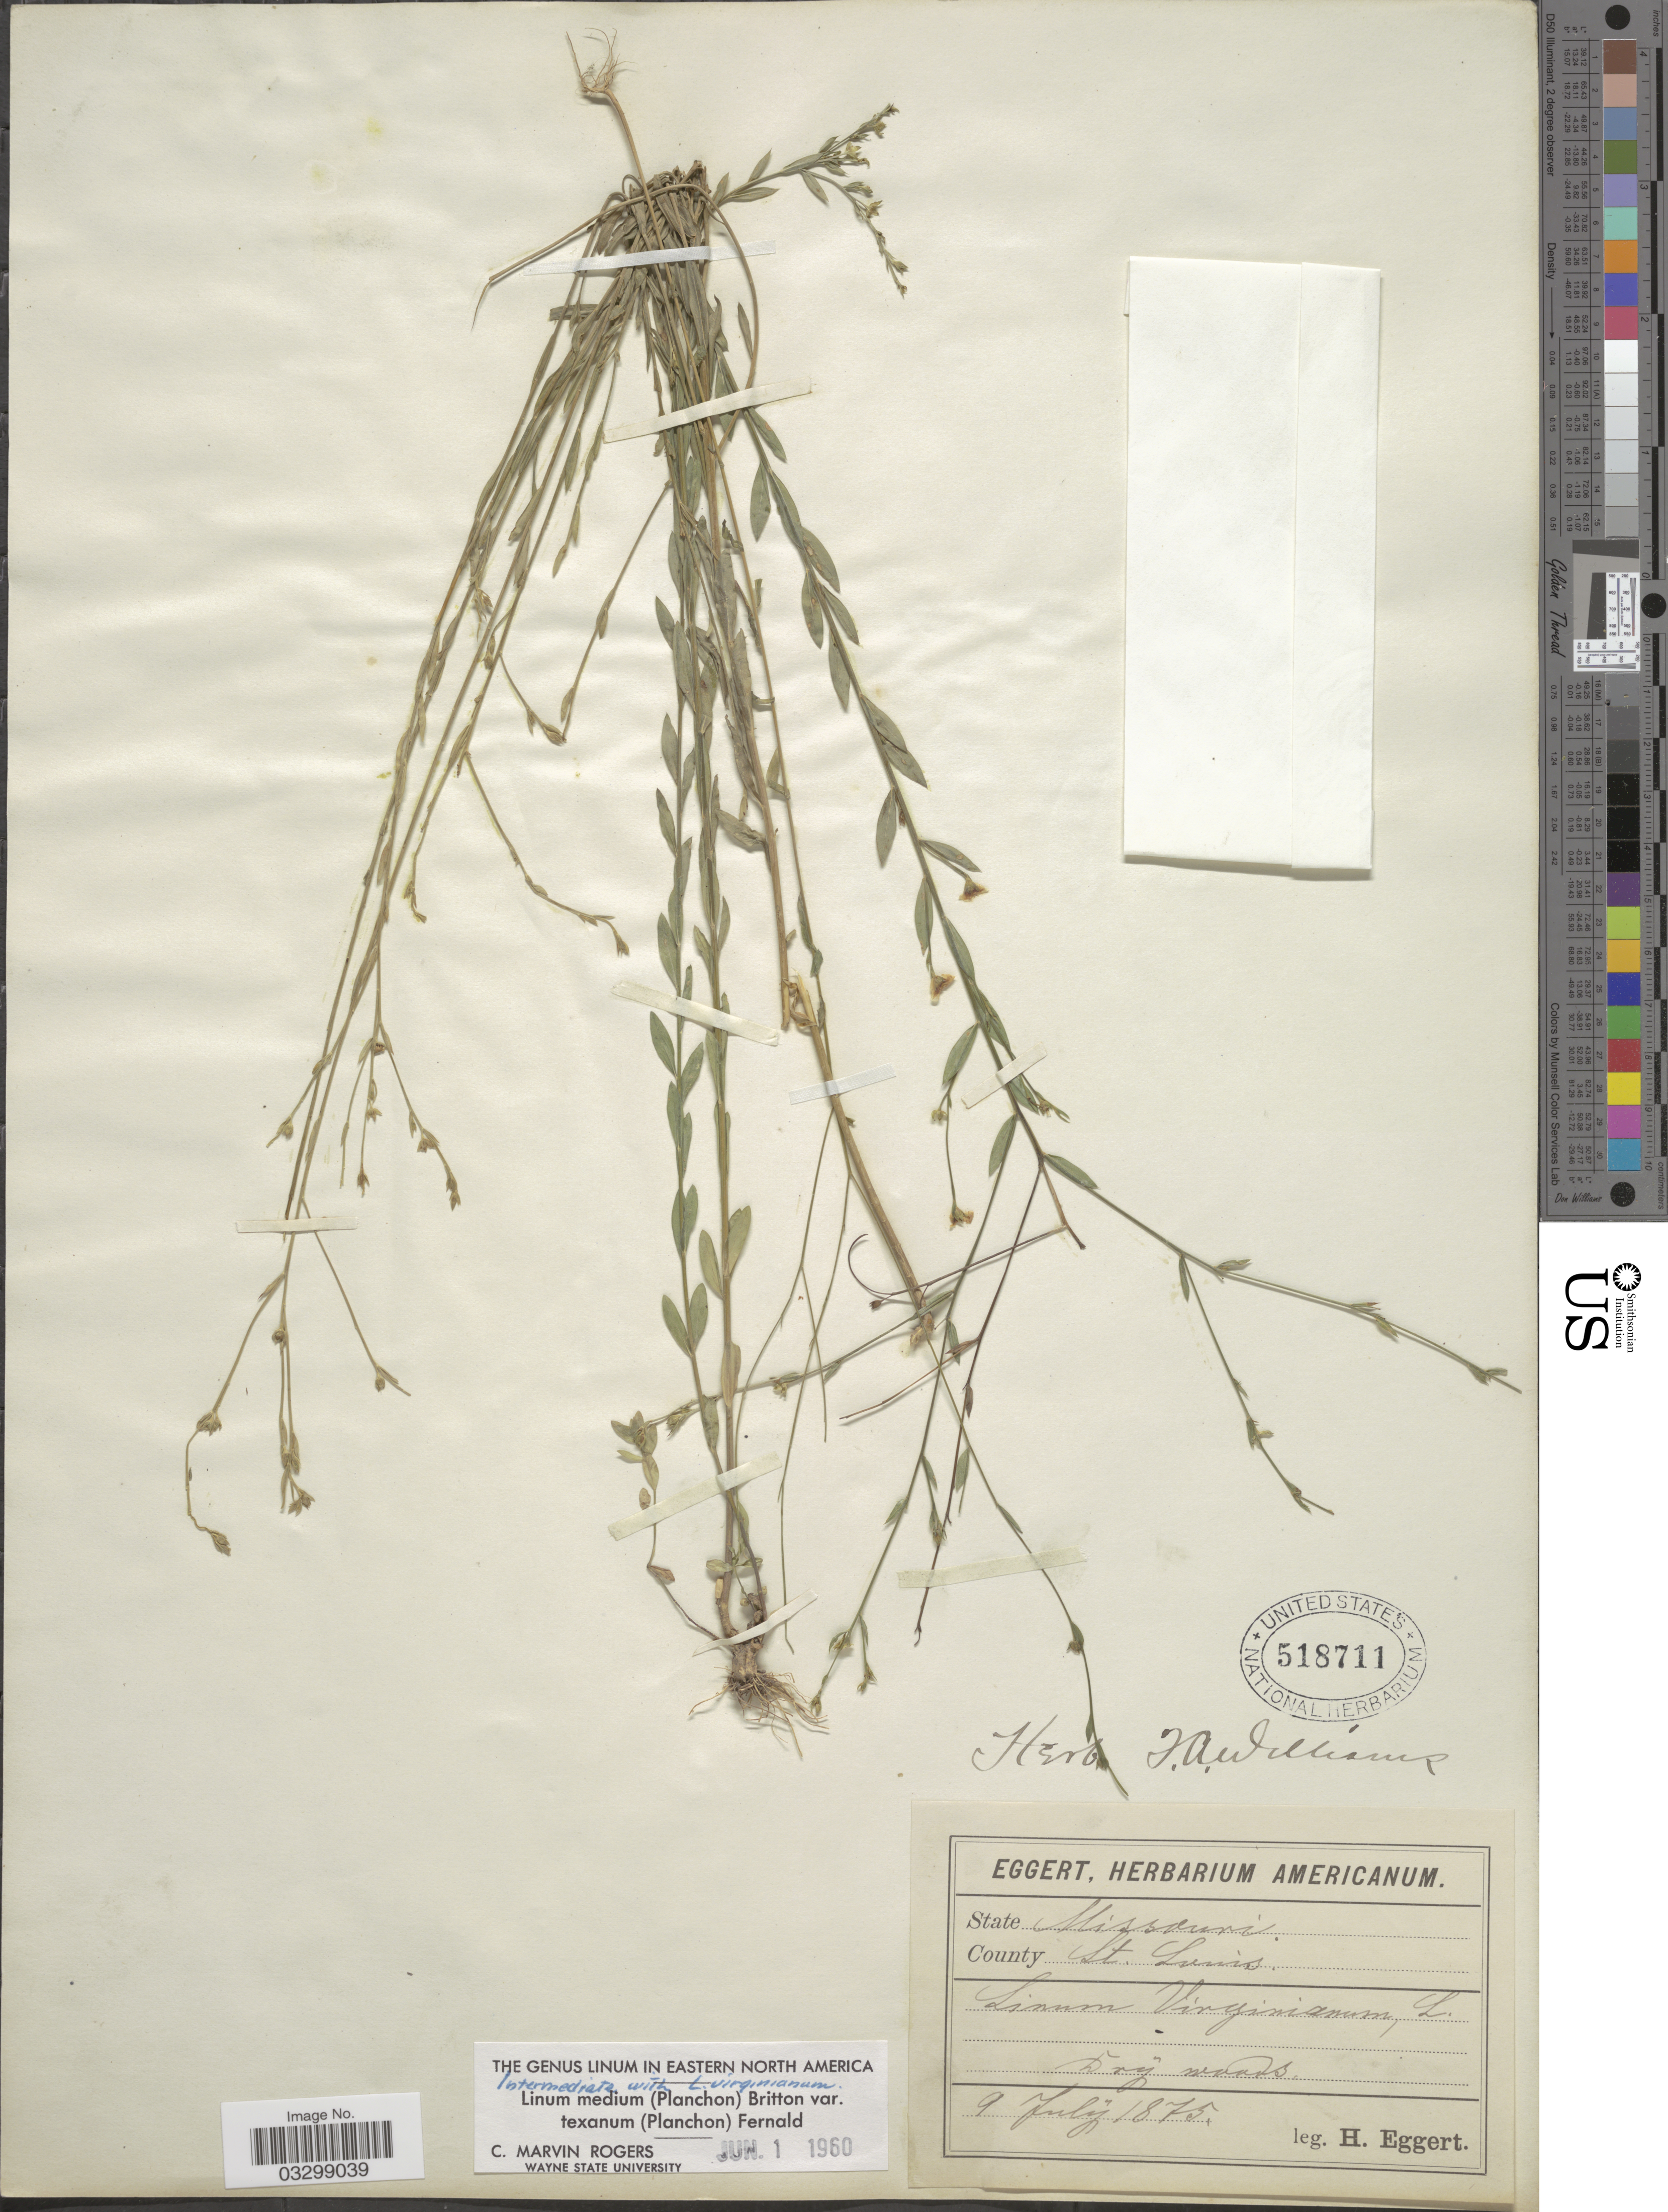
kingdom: Plantae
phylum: Tracheophyta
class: Magnoliopsida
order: Malpighiales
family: Linaceae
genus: Linum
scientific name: Linum medium var. texanum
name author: (Planch.) Fernald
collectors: H. Eggert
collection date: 1875-07-09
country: United States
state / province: Missouri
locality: County St. Luis.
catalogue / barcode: US 518711